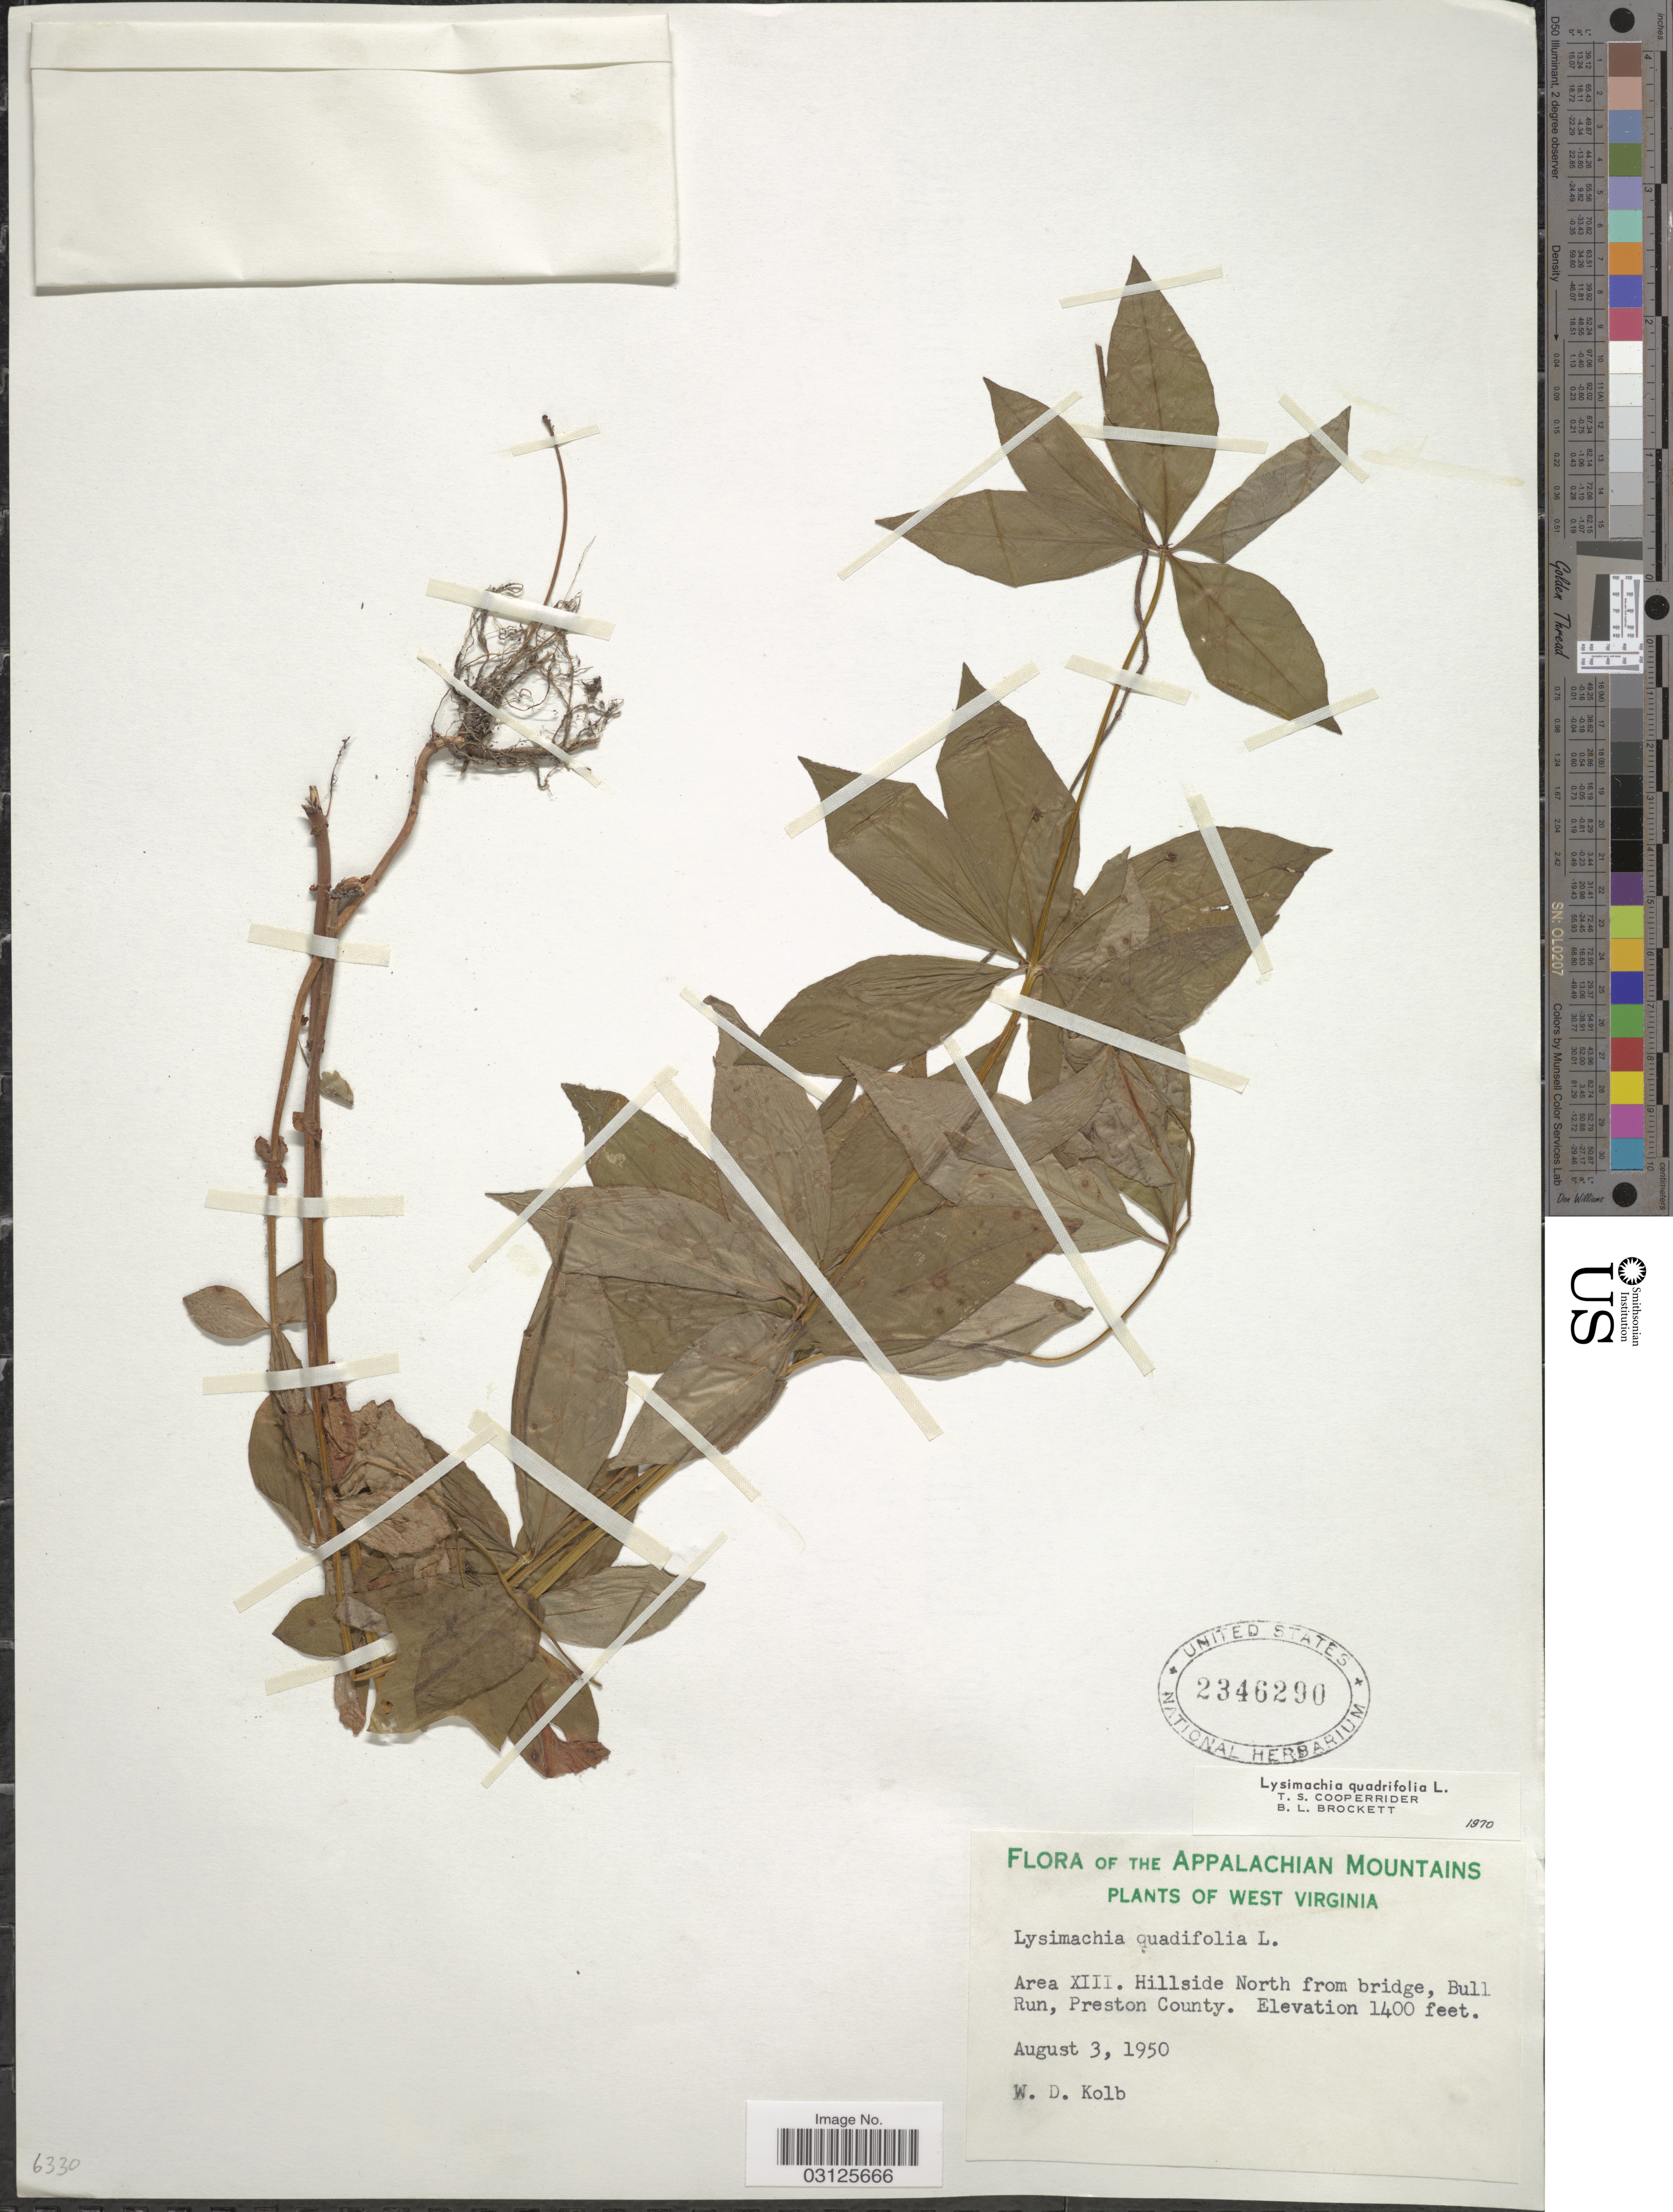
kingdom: Plantae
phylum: Tracheophyta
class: Magnoliopsida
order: Ericales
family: Primulaceae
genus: Lysimachia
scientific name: Lysimachia quadrifolia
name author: L.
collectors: W. Kolb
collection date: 1950-08-03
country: United States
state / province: West Virginia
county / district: Preston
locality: The Appalachian Mountains, Area XIII. Hillside North from bridge, Bull Run, Preston County.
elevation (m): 427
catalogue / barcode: US 2346290